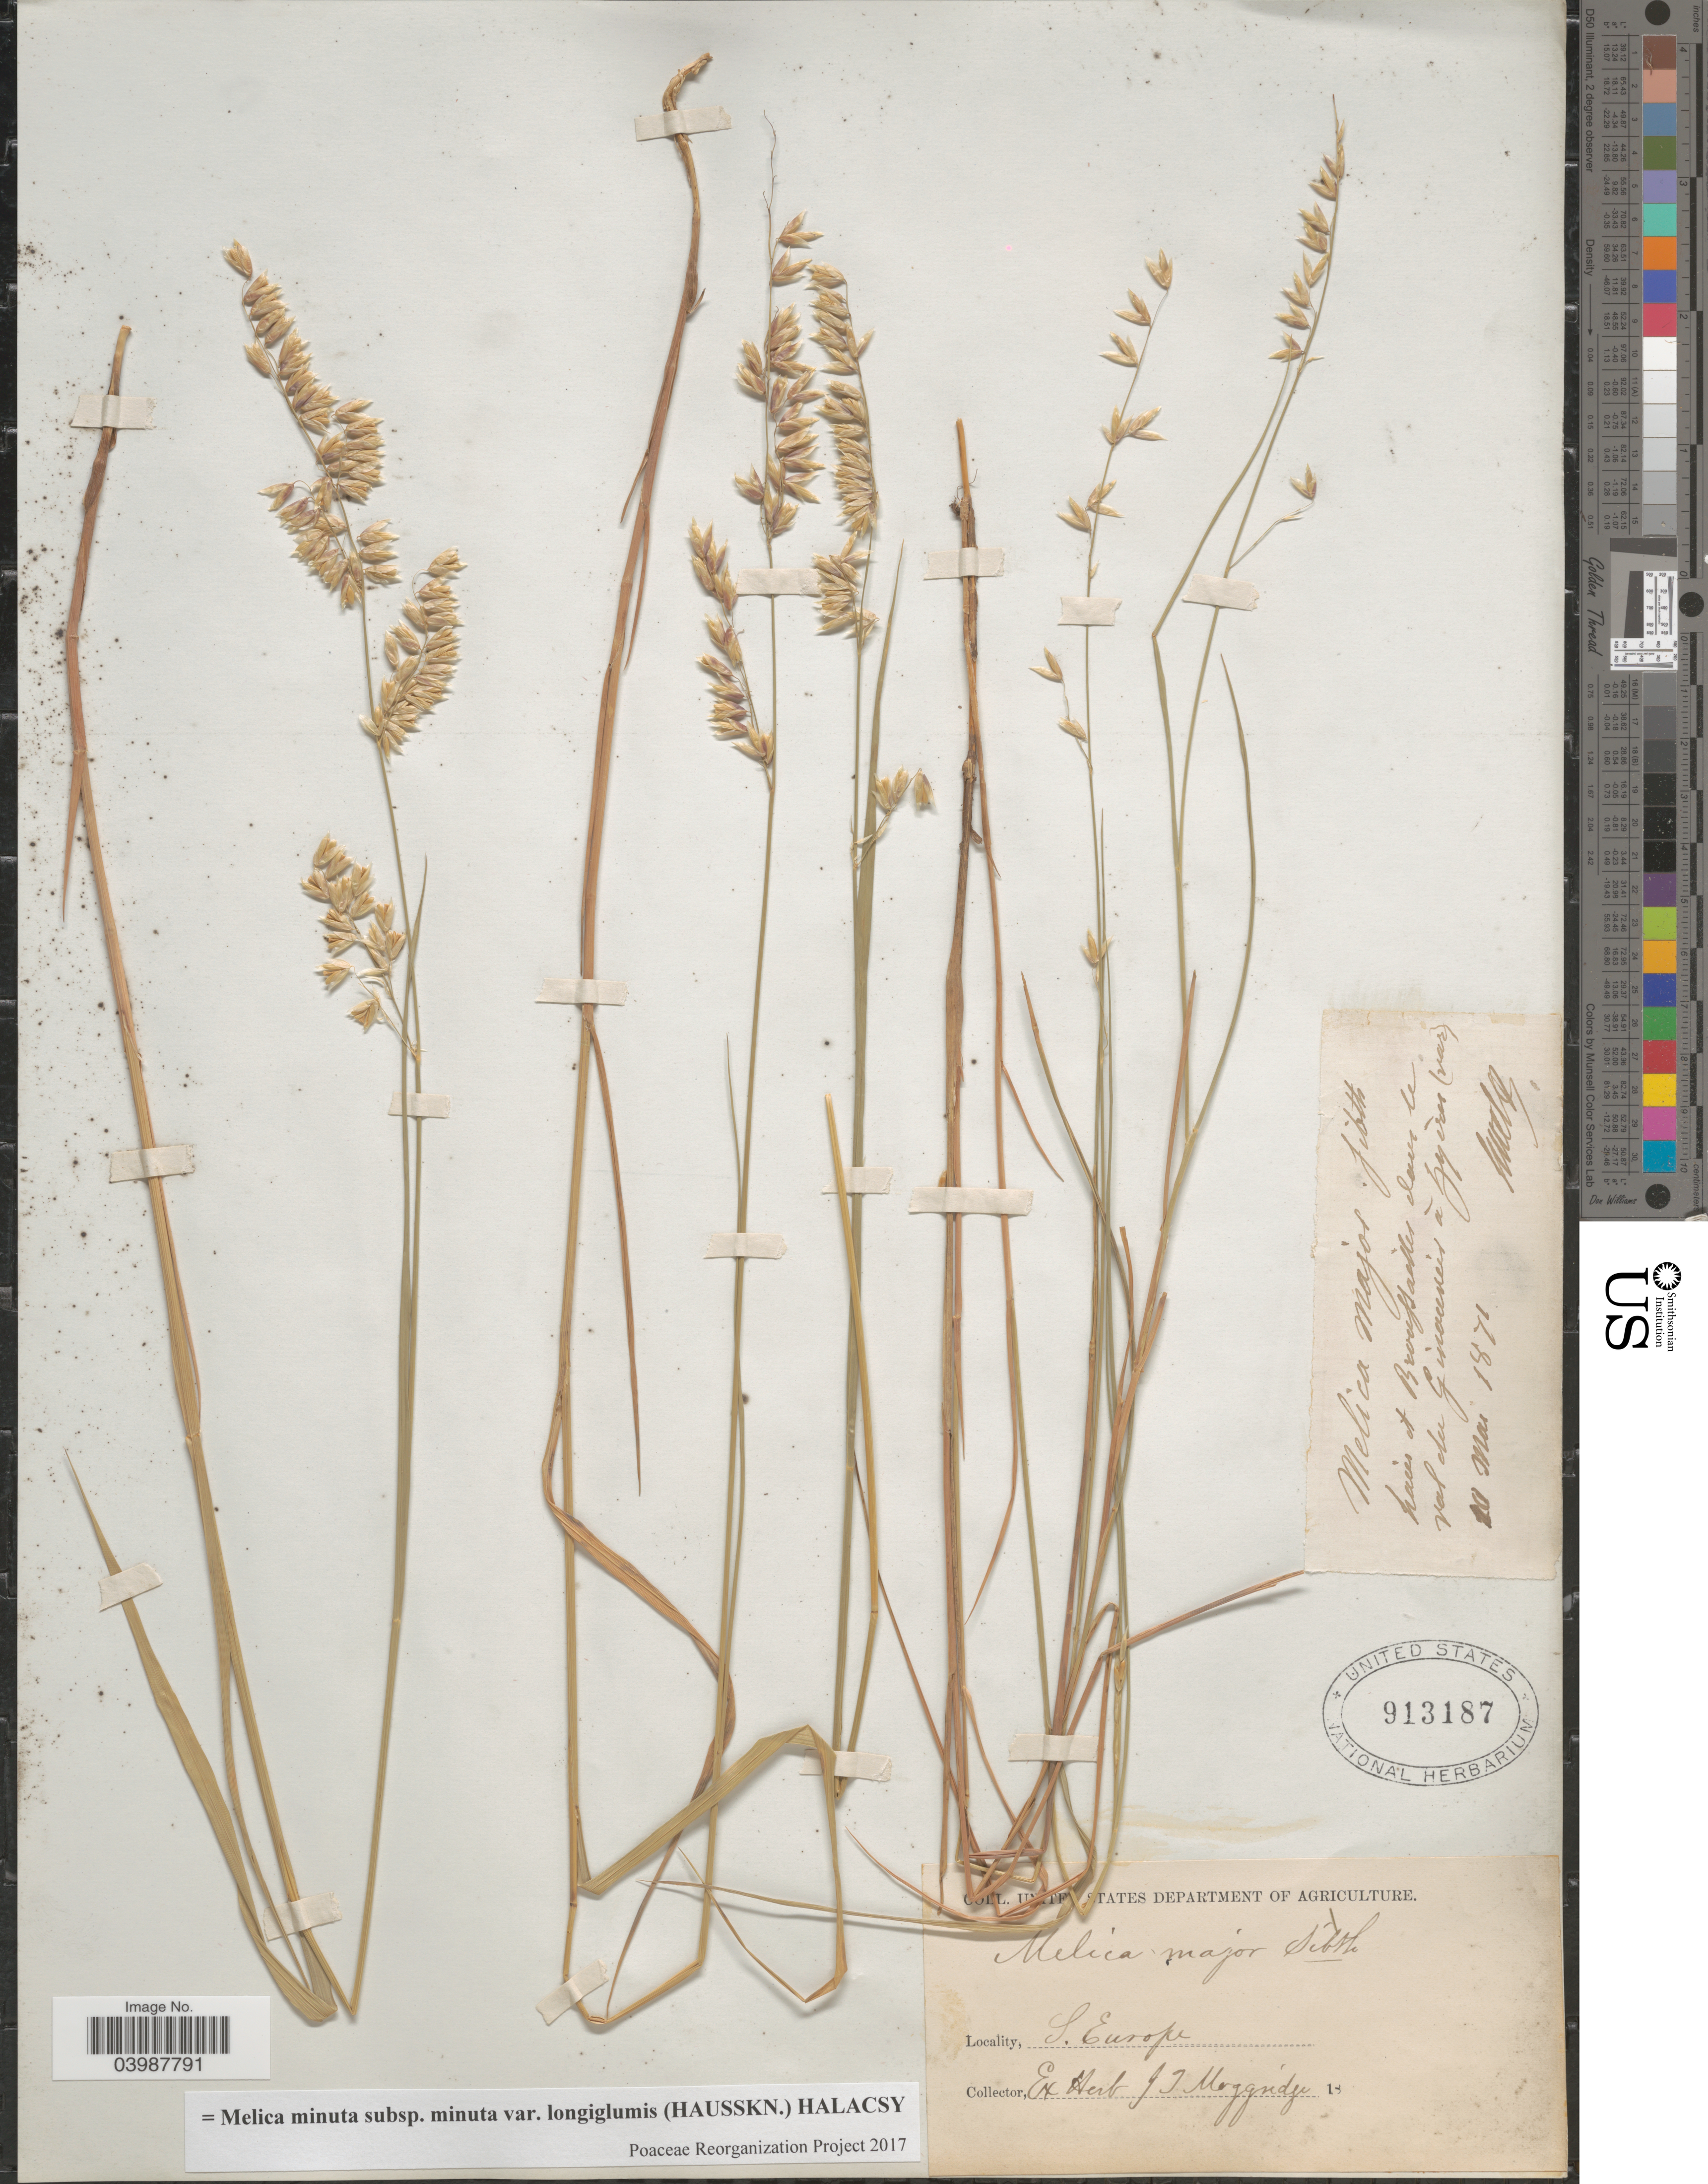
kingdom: Plantae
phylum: Tracheophyta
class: Liliopsida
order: Poales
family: Poaceae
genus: Melica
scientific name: Melica minuta subsp. minuta var. longiglumis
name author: (Hausskn.)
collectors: Huetz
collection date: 1871-05-20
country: France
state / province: Provence-Alpes-Côte d'Azur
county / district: Var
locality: Europe. Haies et Broussailles dans le val du Ginauncis [interpreted] à Hyères (var).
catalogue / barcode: US 913187